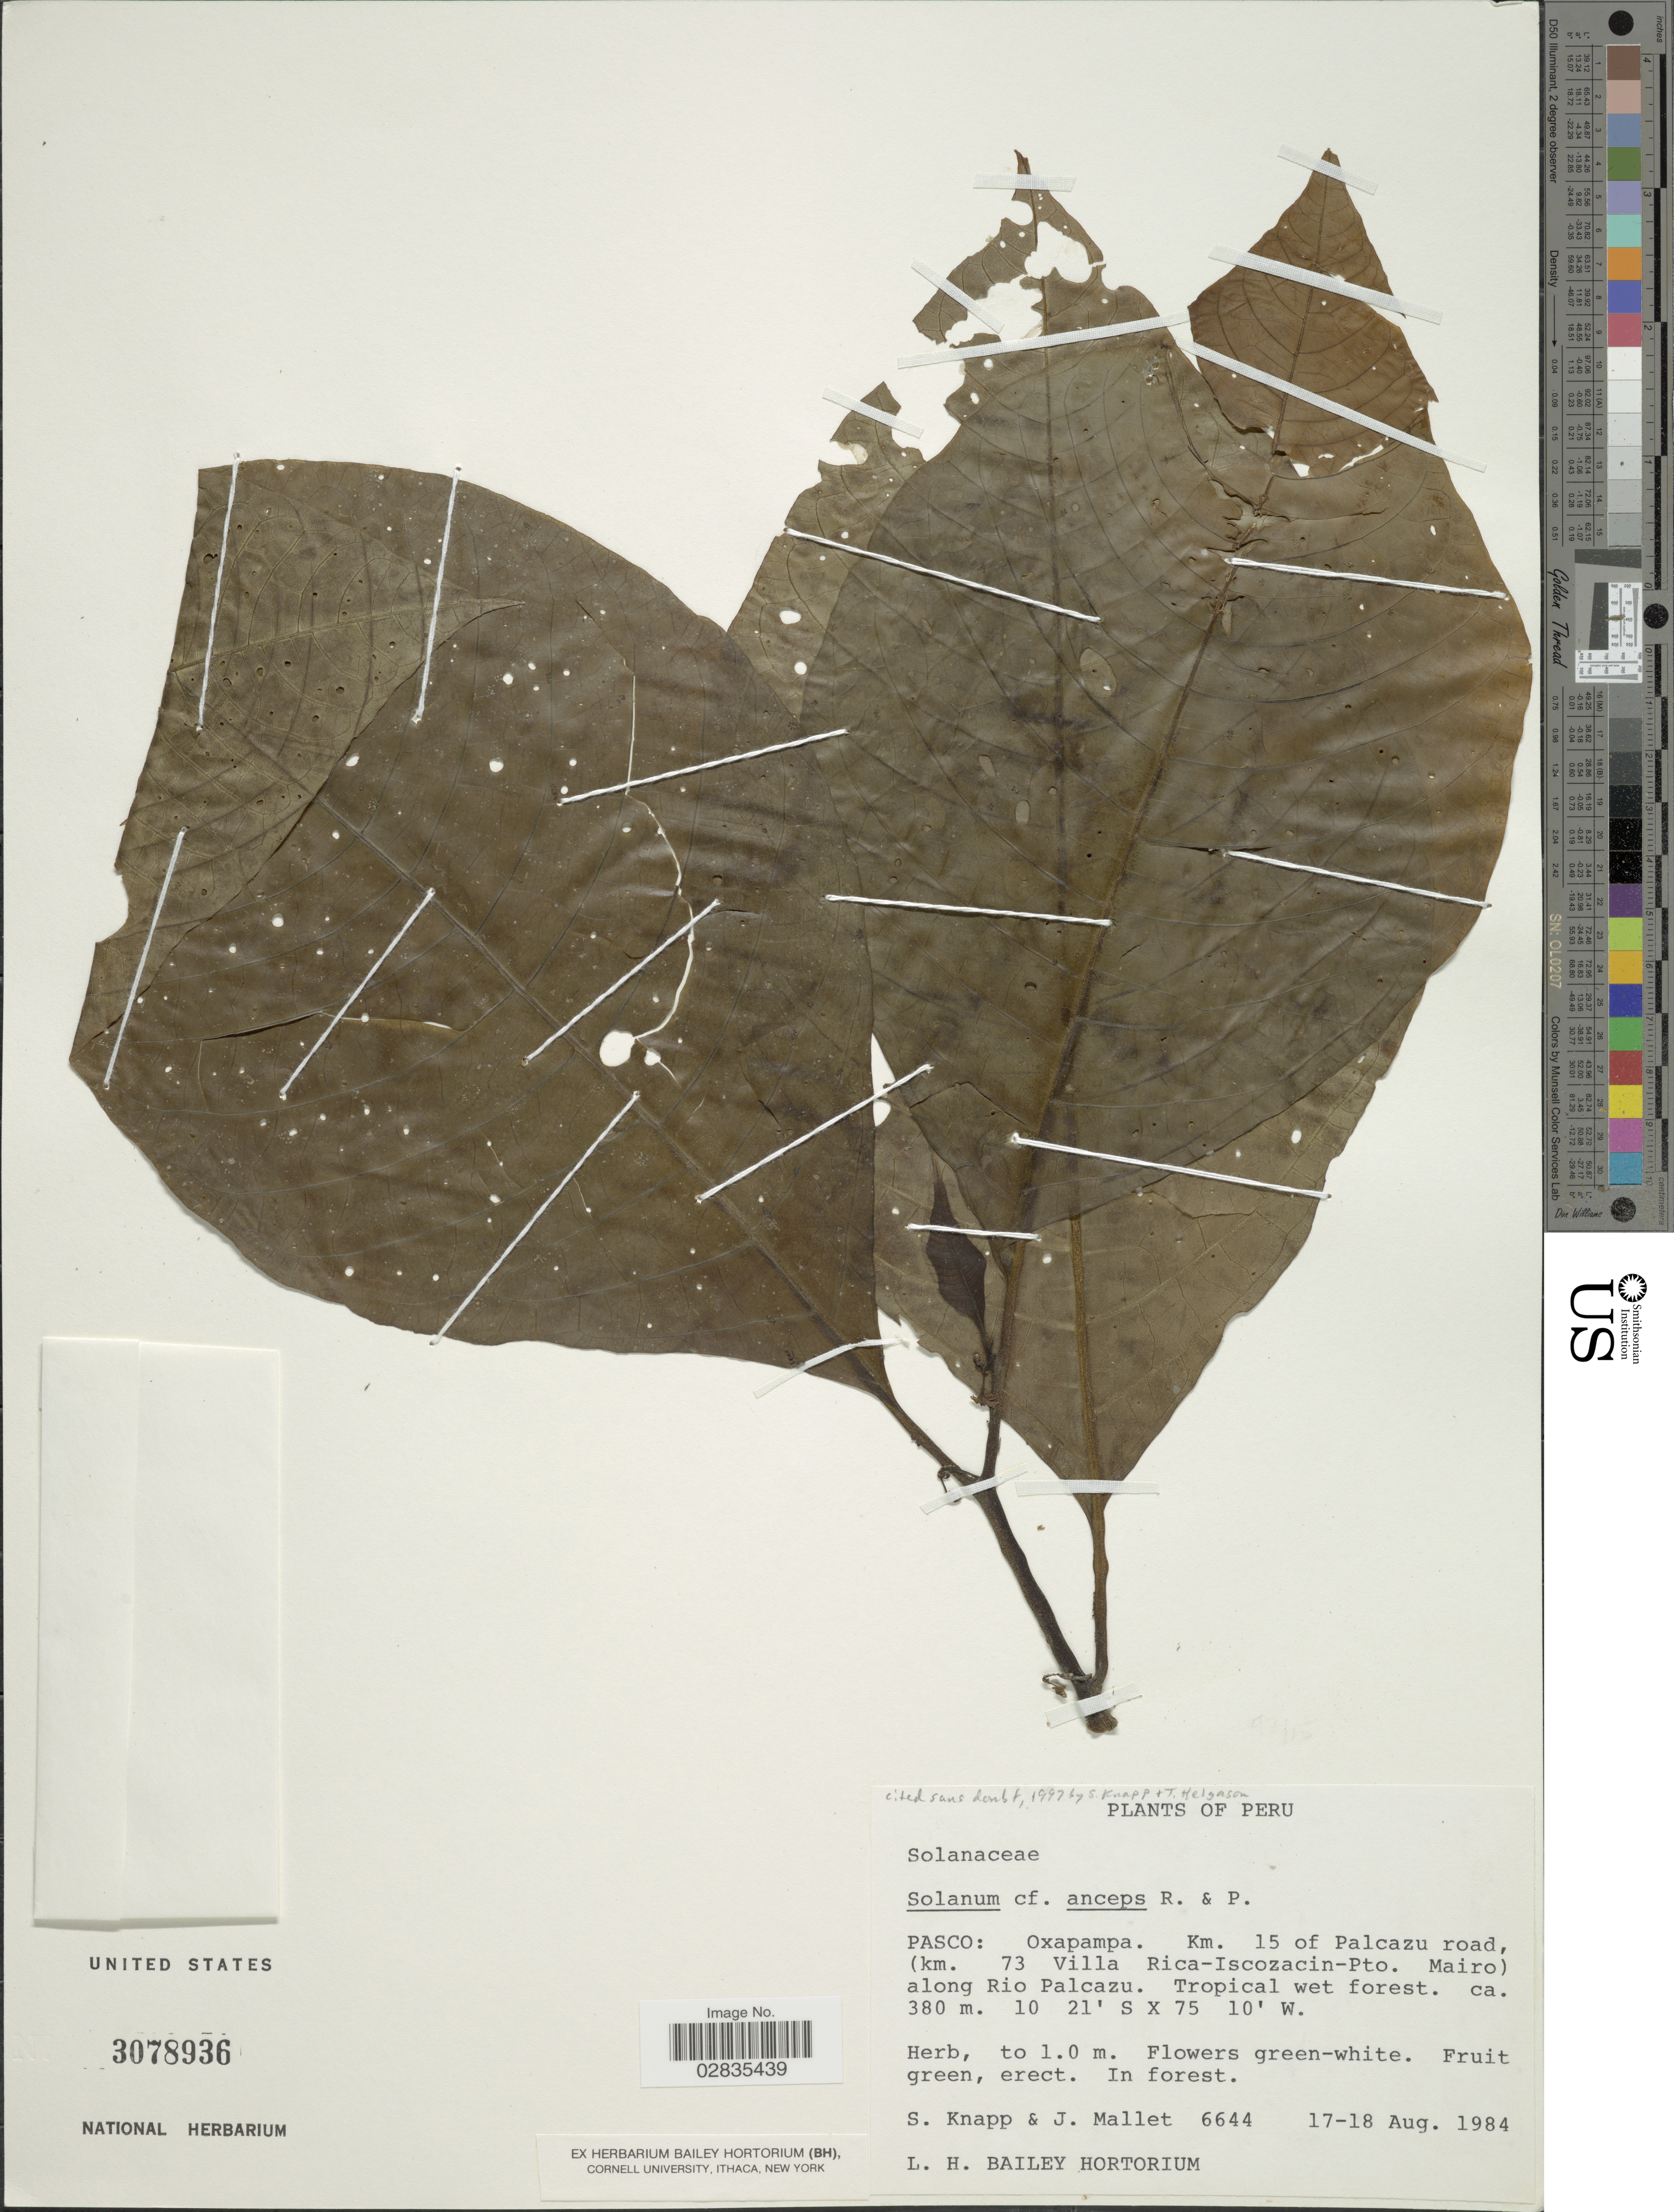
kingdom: Plantae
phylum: Tracheophyta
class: Magnoliopsida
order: Solanales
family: Solanaceae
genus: Solanum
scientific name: Solanum anceps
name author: Ruiz & Pav.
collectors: S. Knapp & J. Mallet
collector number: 6644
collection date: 1984-08-17/1984-08-18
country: Peru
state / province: Pasco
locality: Oxapampa, km. 15 of Palcazu road, (km. 73 Villa Rica-Iscozacin-Pto. Mairo) along Rio Palcazu.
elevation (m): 380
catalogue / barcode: US 3078936